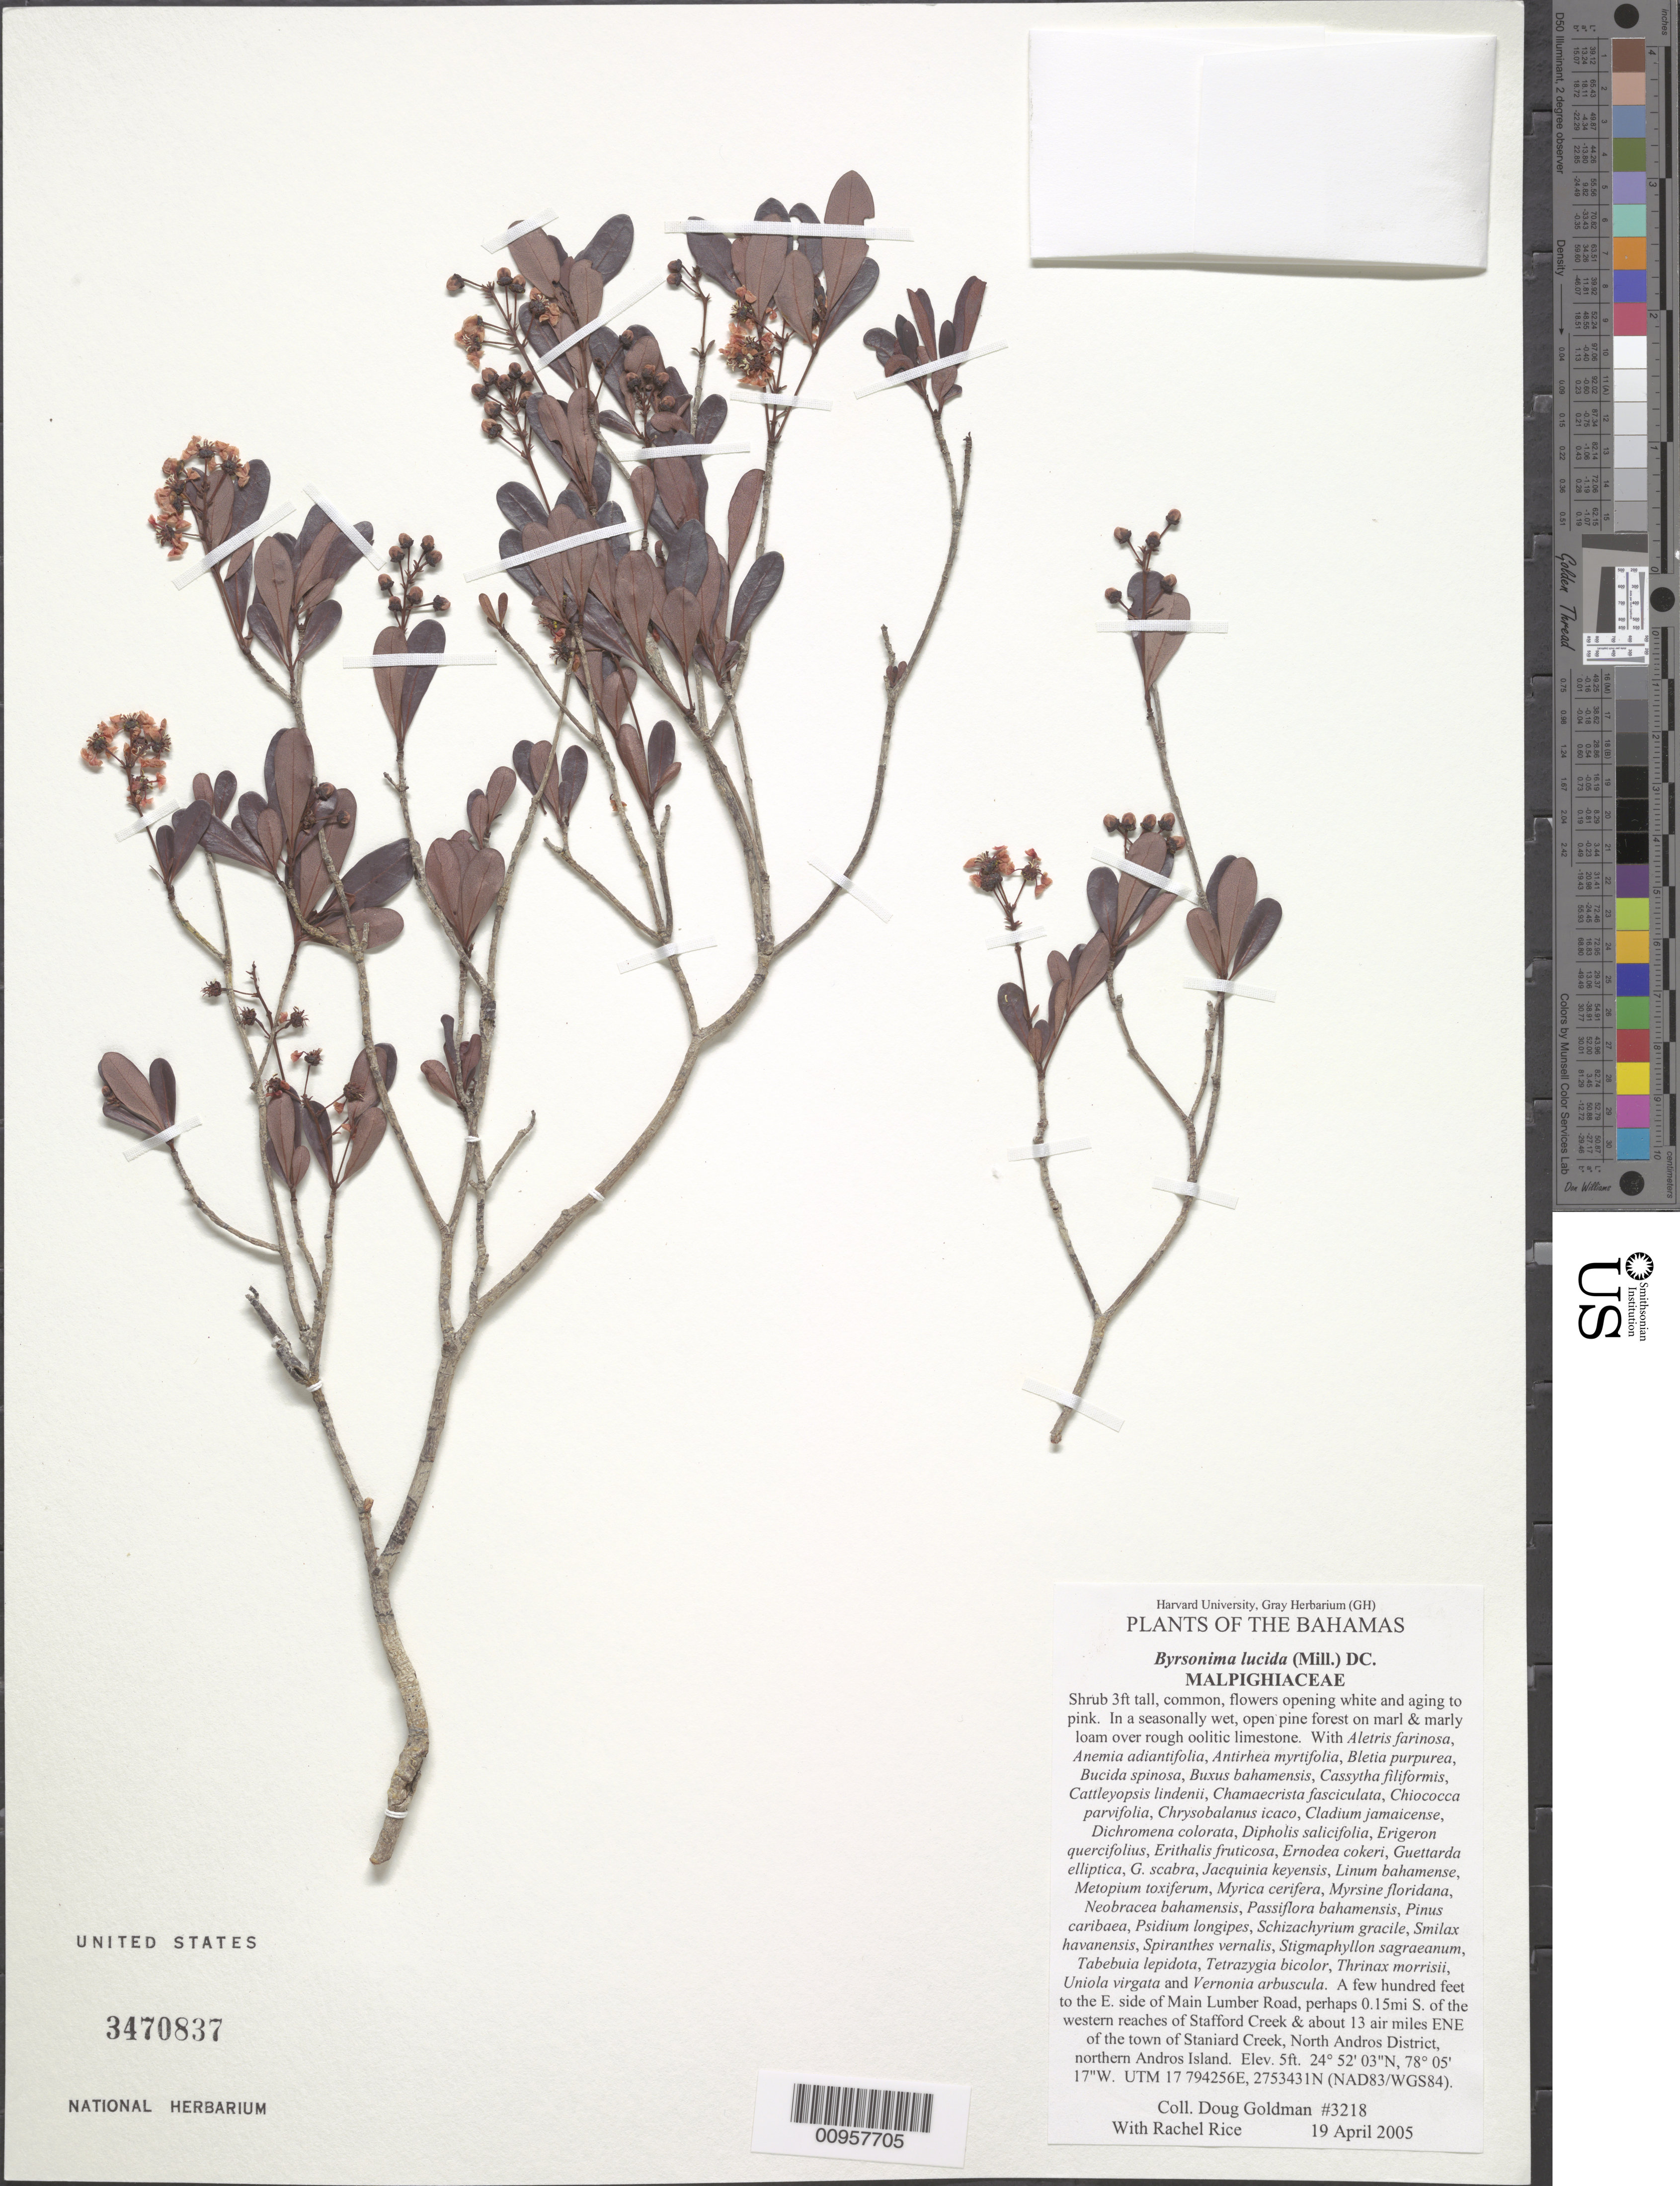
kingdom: Plantae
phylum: Tracheophyta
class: Magnoliopsida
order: Malpighiales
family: Malpighiaceae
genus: Byrsonima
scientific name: Byrsonima lucida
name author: (Mill.) DC.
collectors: D. H. Goldman & R. Rice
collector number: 3218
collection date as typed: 19 Apr 2005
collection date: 2005-04-19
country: Bahamas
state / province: North Andros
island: Andros Island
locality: A few hundred feet to the E side of Main Lumber Road, perhaps 0.15 mi S of the western reaches of Stafford Creek & about 13 air miles ENE of the town of Staniard Creek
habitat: In a seasonally wet, open pine forest on marl & marly loam over rough oolitic limestone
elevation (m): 2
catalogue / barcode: US 3470837